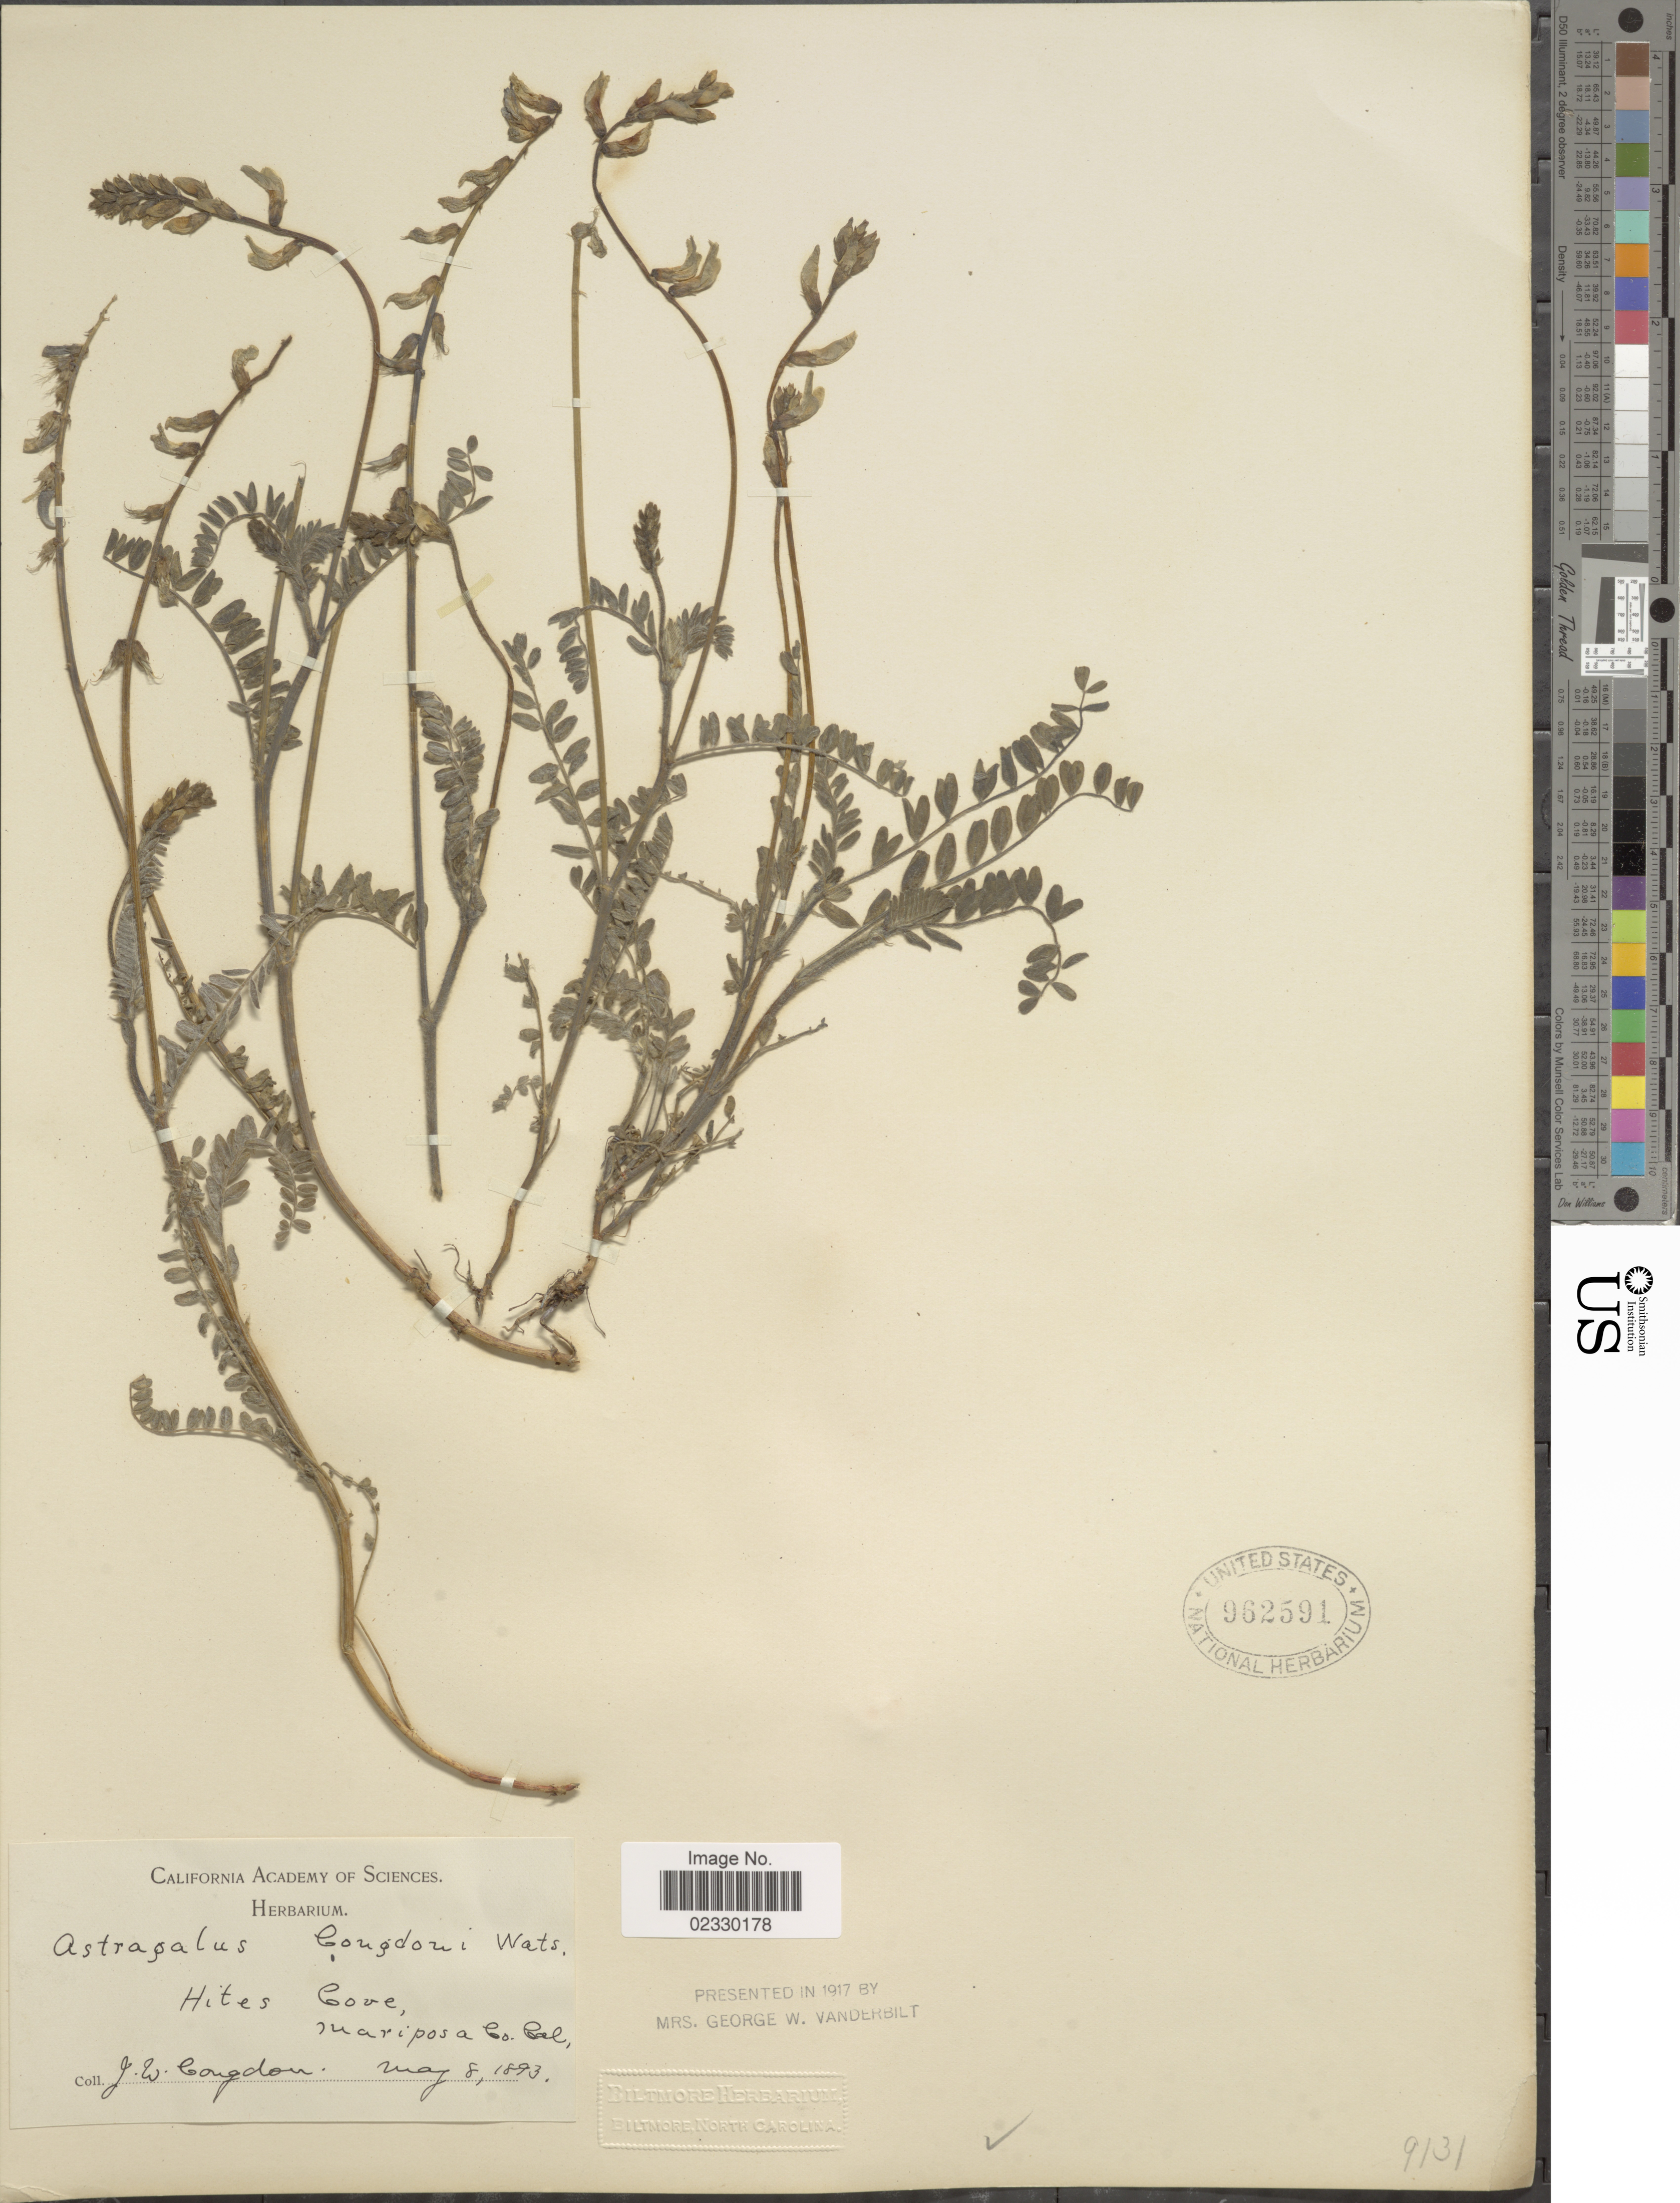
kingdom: Plantae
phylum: Tracheophyta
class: Magnoliopsida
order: Fabales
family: Fabaceae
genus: Astragalus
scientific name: Astragalus congdonii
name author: S. Watson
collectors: J. W. Congdon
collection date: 1893-05-08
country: United States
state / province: California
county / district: Mariposa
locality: Hites Cove, Mariposa Co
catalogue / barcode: US 962591